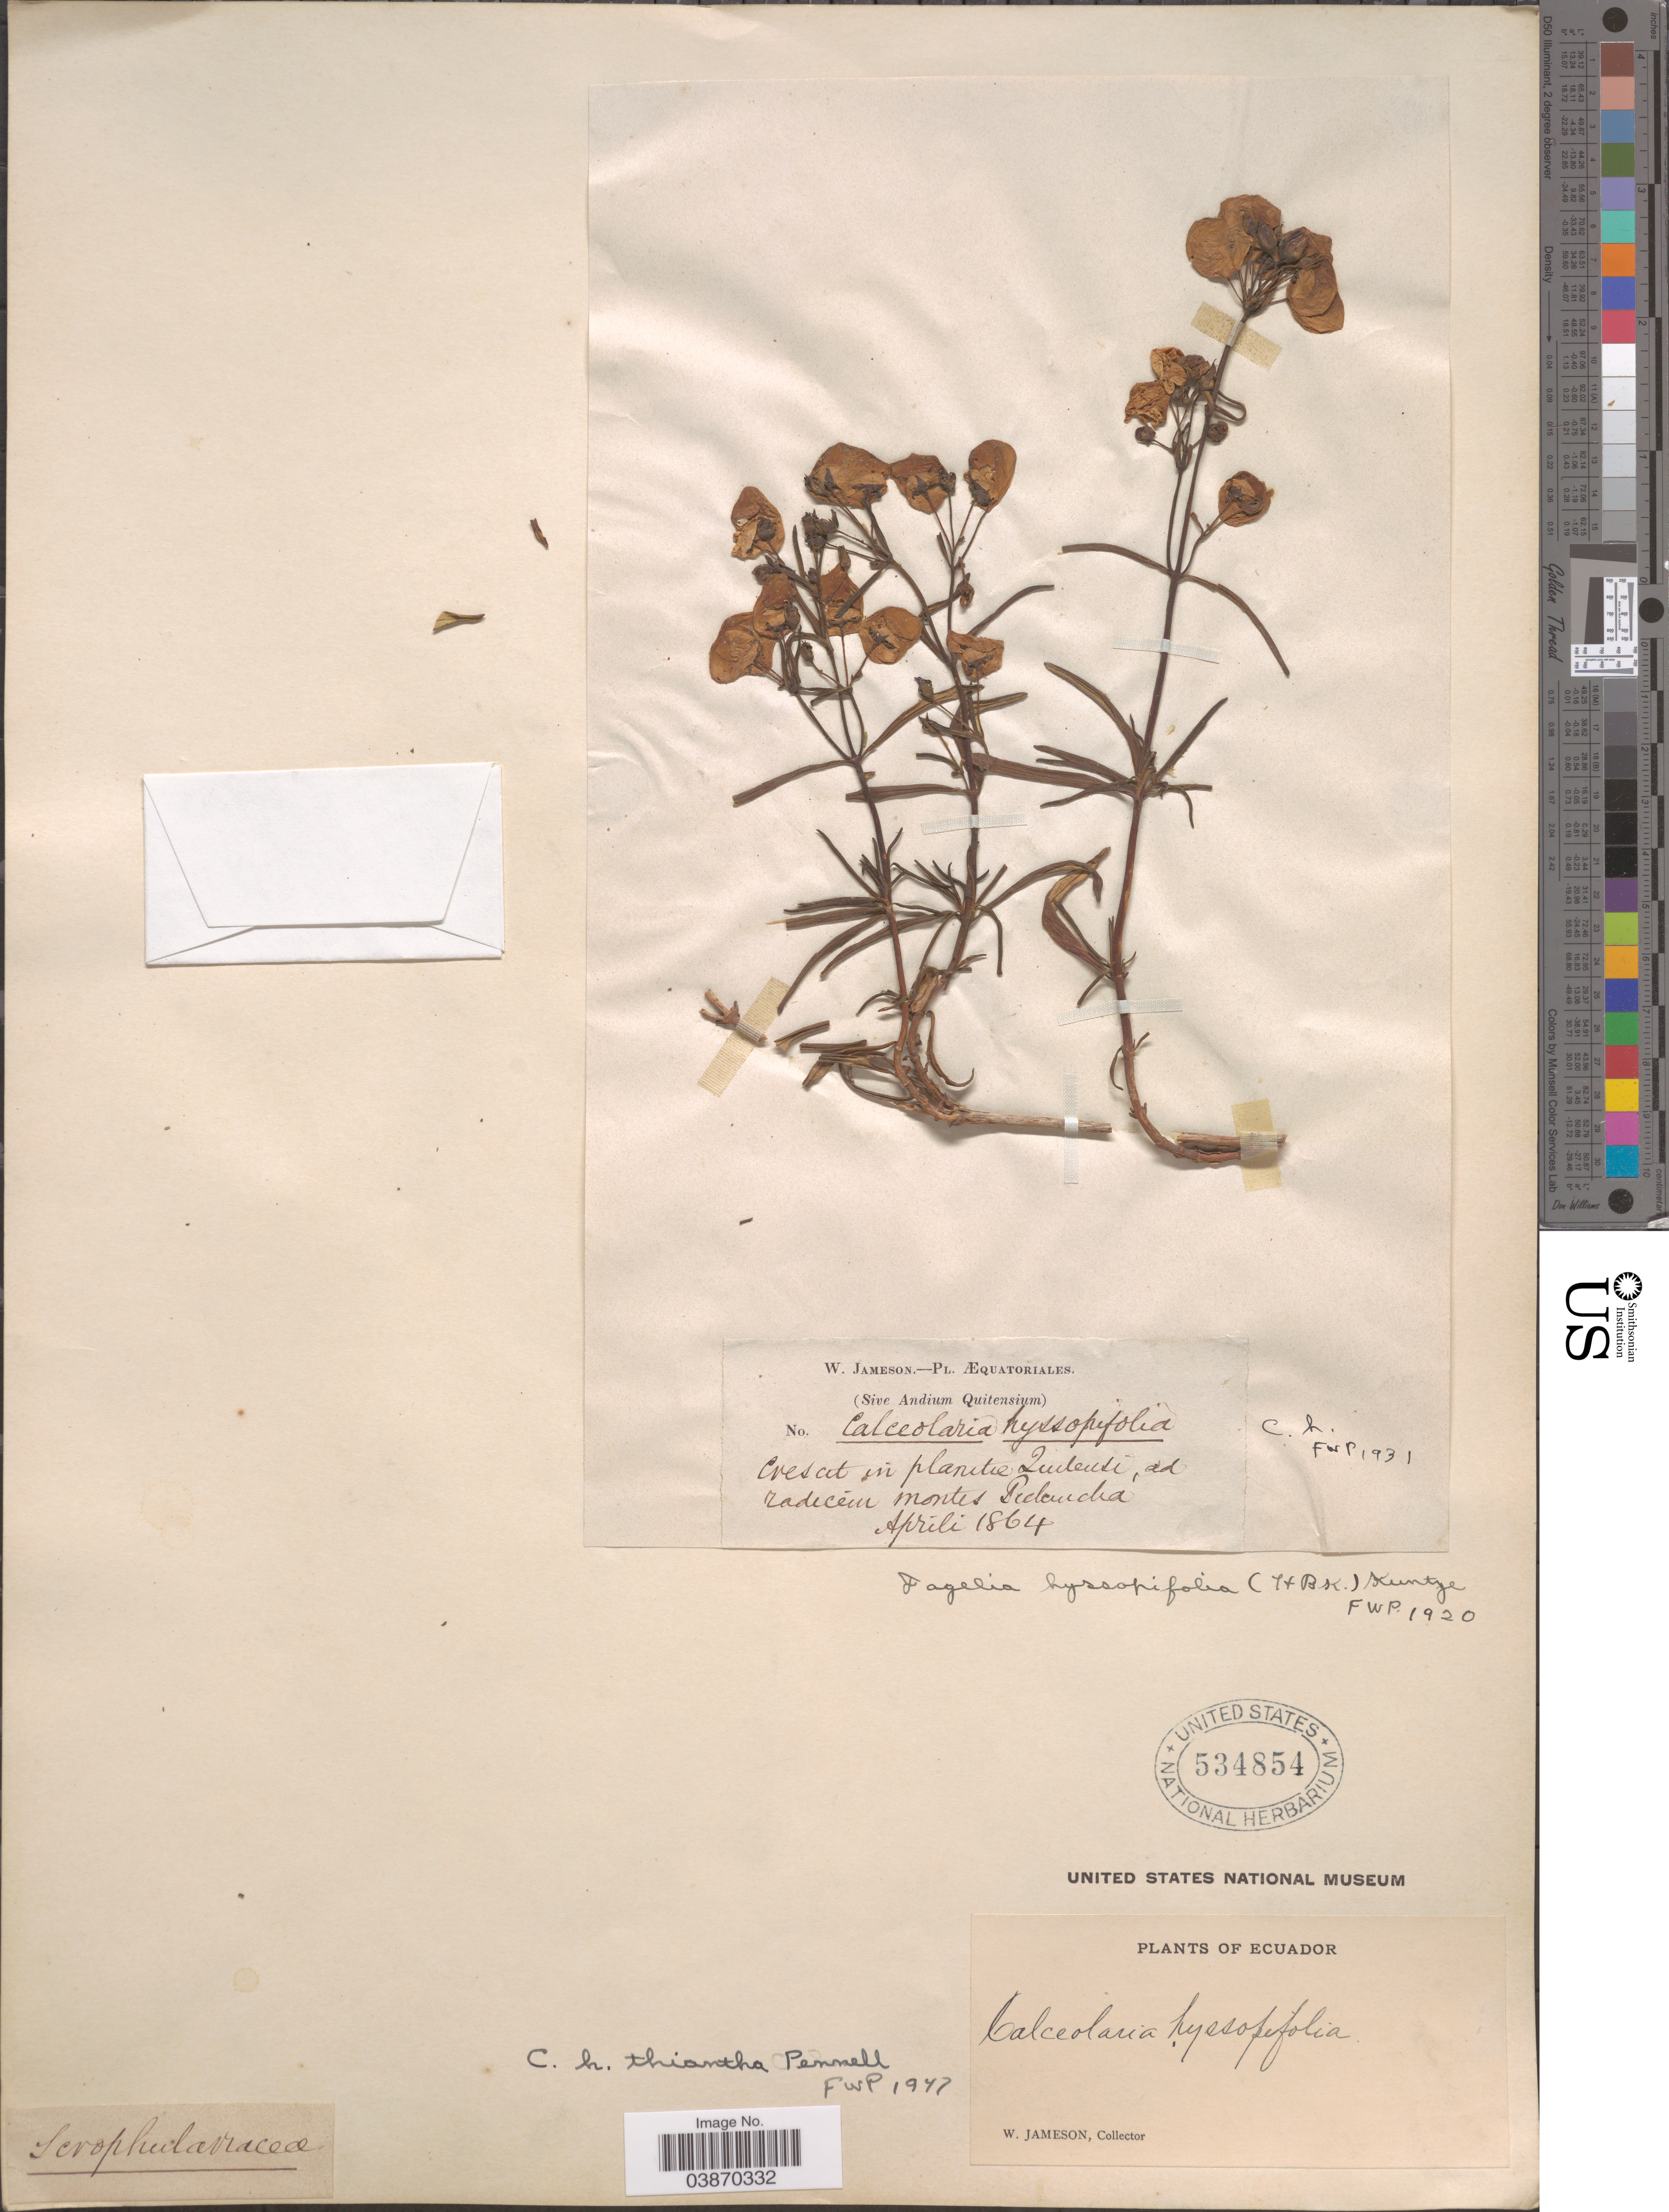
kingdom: Plantae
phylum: Tracheophyta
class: Magnoliopsida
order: Lamiales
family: Calceolariaceae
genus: Calceolaria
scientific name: Calceolaria hyssopifolia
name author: Kunth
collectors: W. Jameson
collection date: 1864-04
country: Ecuador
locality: Crescit in planitie Quitensi, ad radicem montes Pichancha.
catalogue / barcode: US 534854